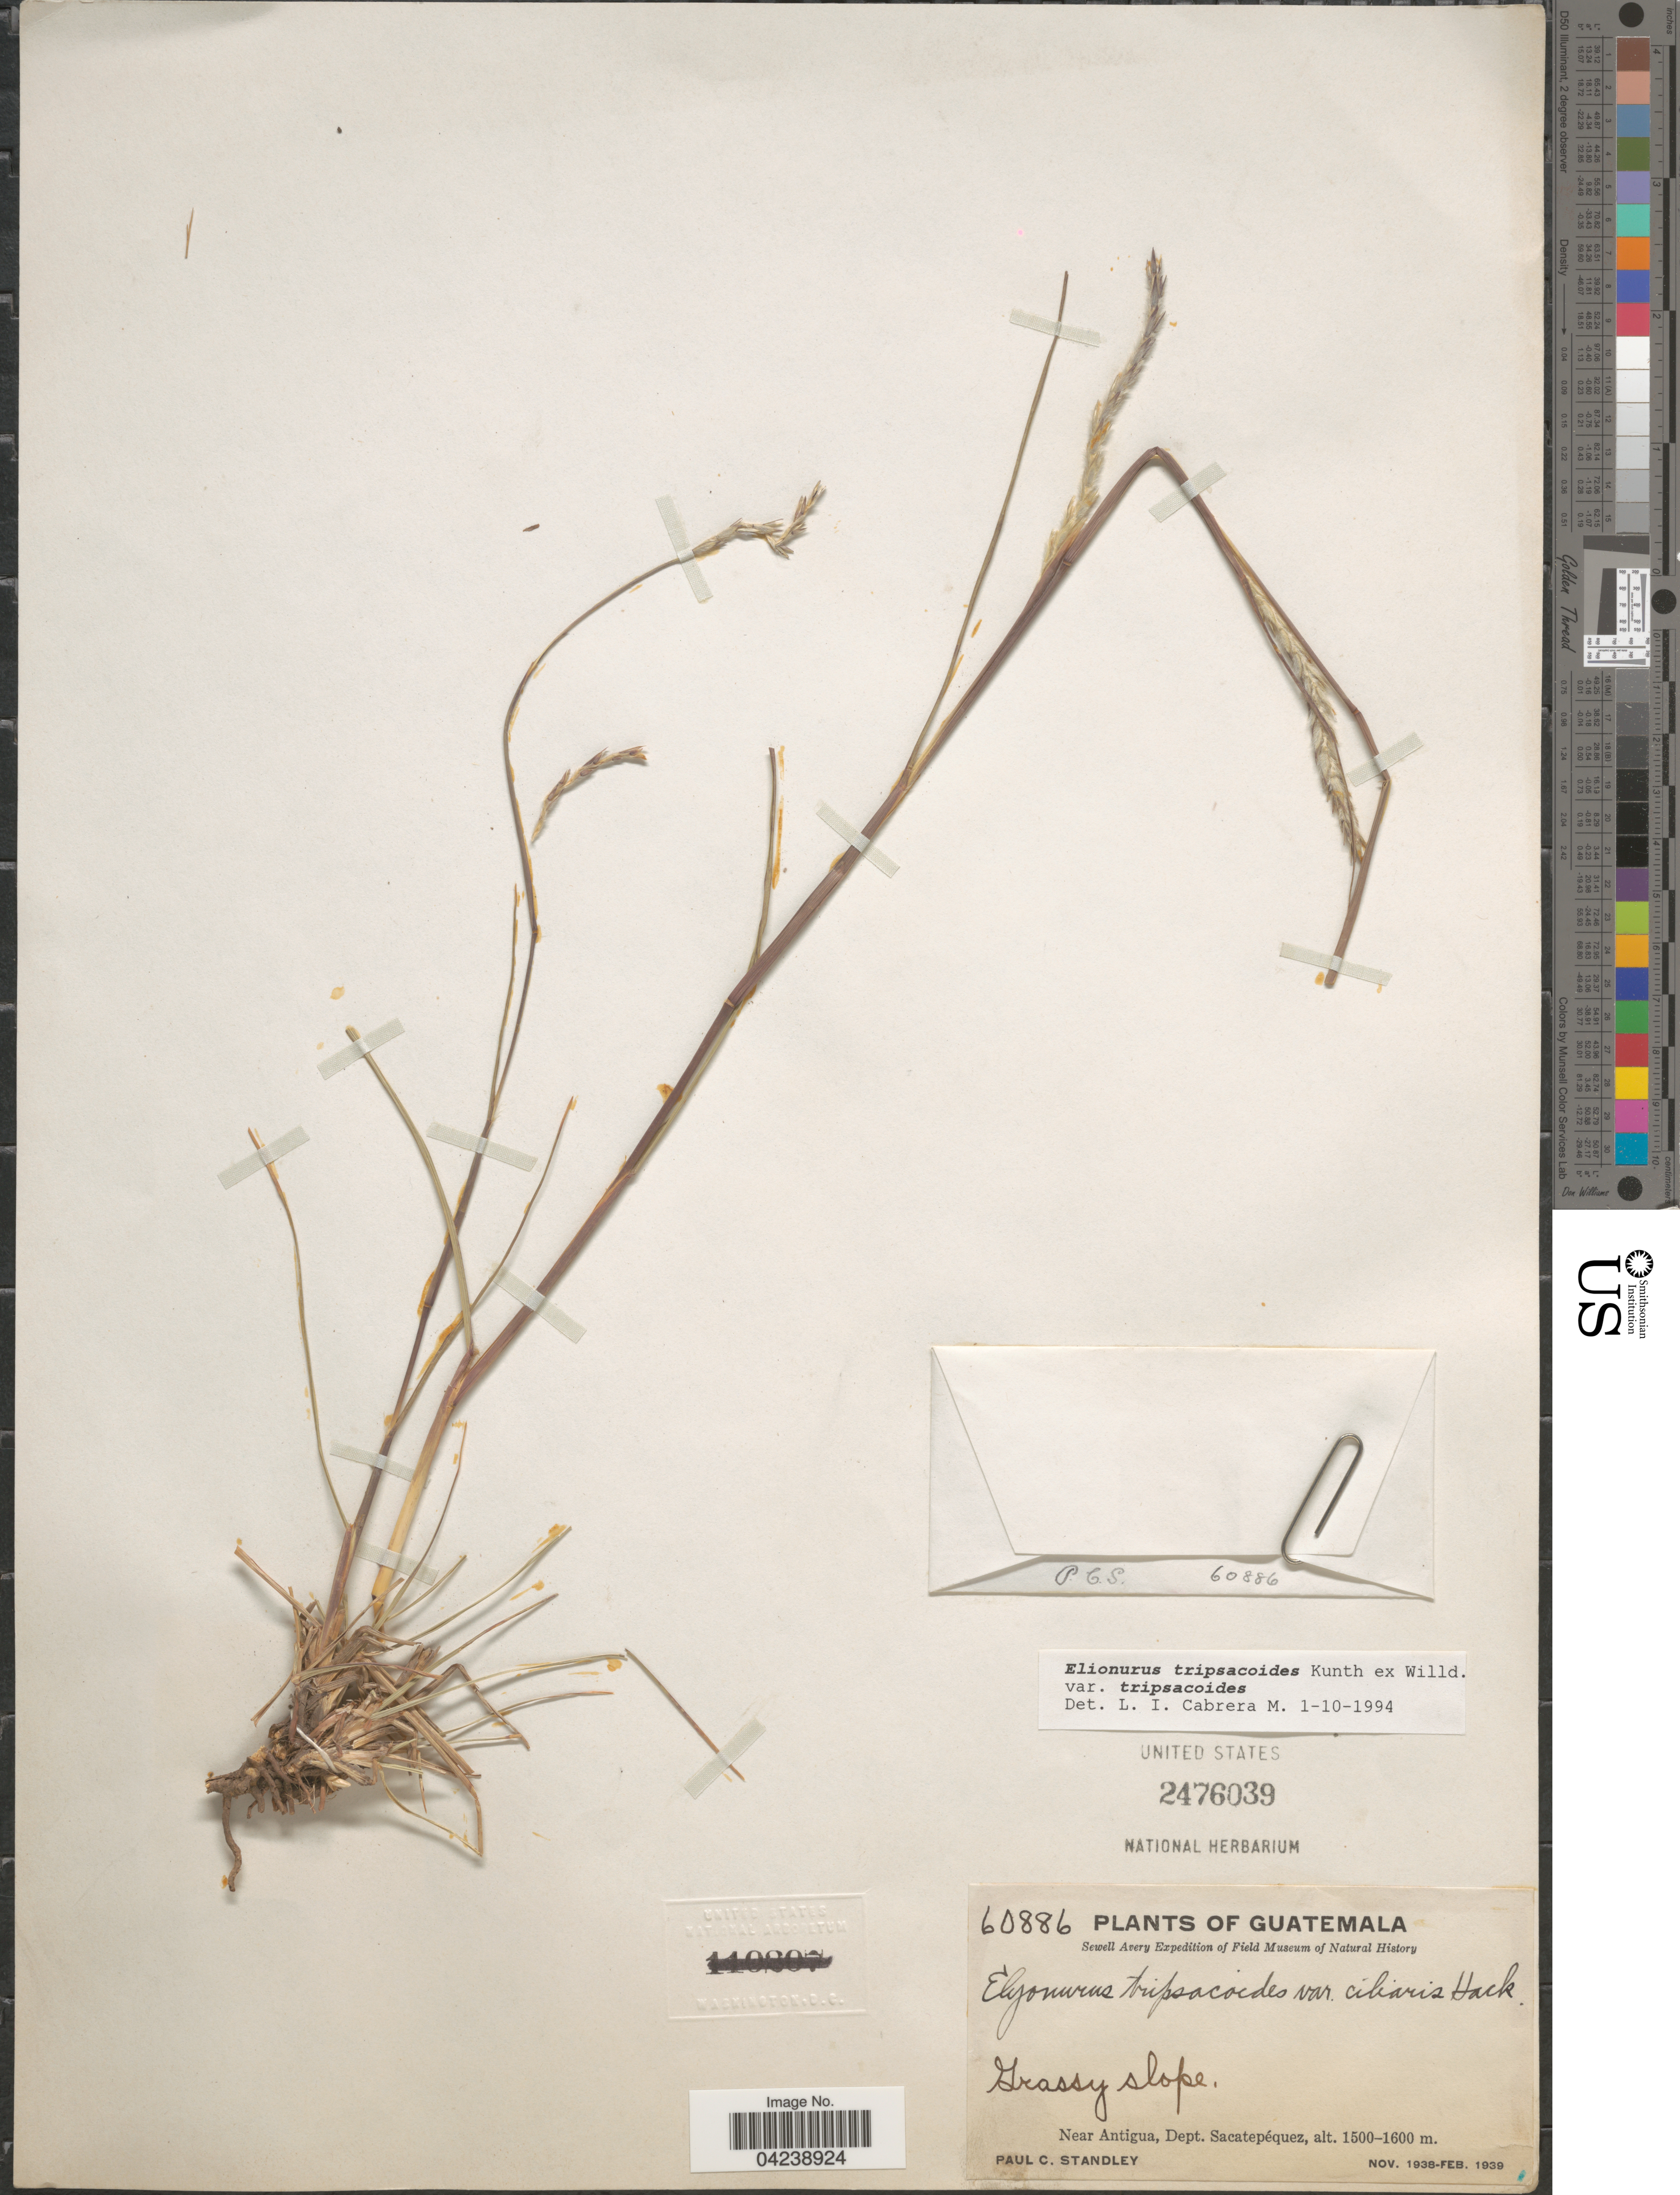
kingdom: Plantae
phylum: Tracheophyta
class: Liliopsida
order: Poales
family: Poaceae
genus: Elionurus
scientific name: Elionurus tripsacoides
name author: Humb. & Bonpl. ex Willd.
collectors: P. C. Standley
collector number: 60886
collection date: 1938-11/1939-02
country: Guatemala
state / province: Sacatepequez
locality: Sewell Avery Expedition. Near Antigua, Dept. Sacatepéquez.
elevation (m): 1500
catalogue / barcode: US 2476039